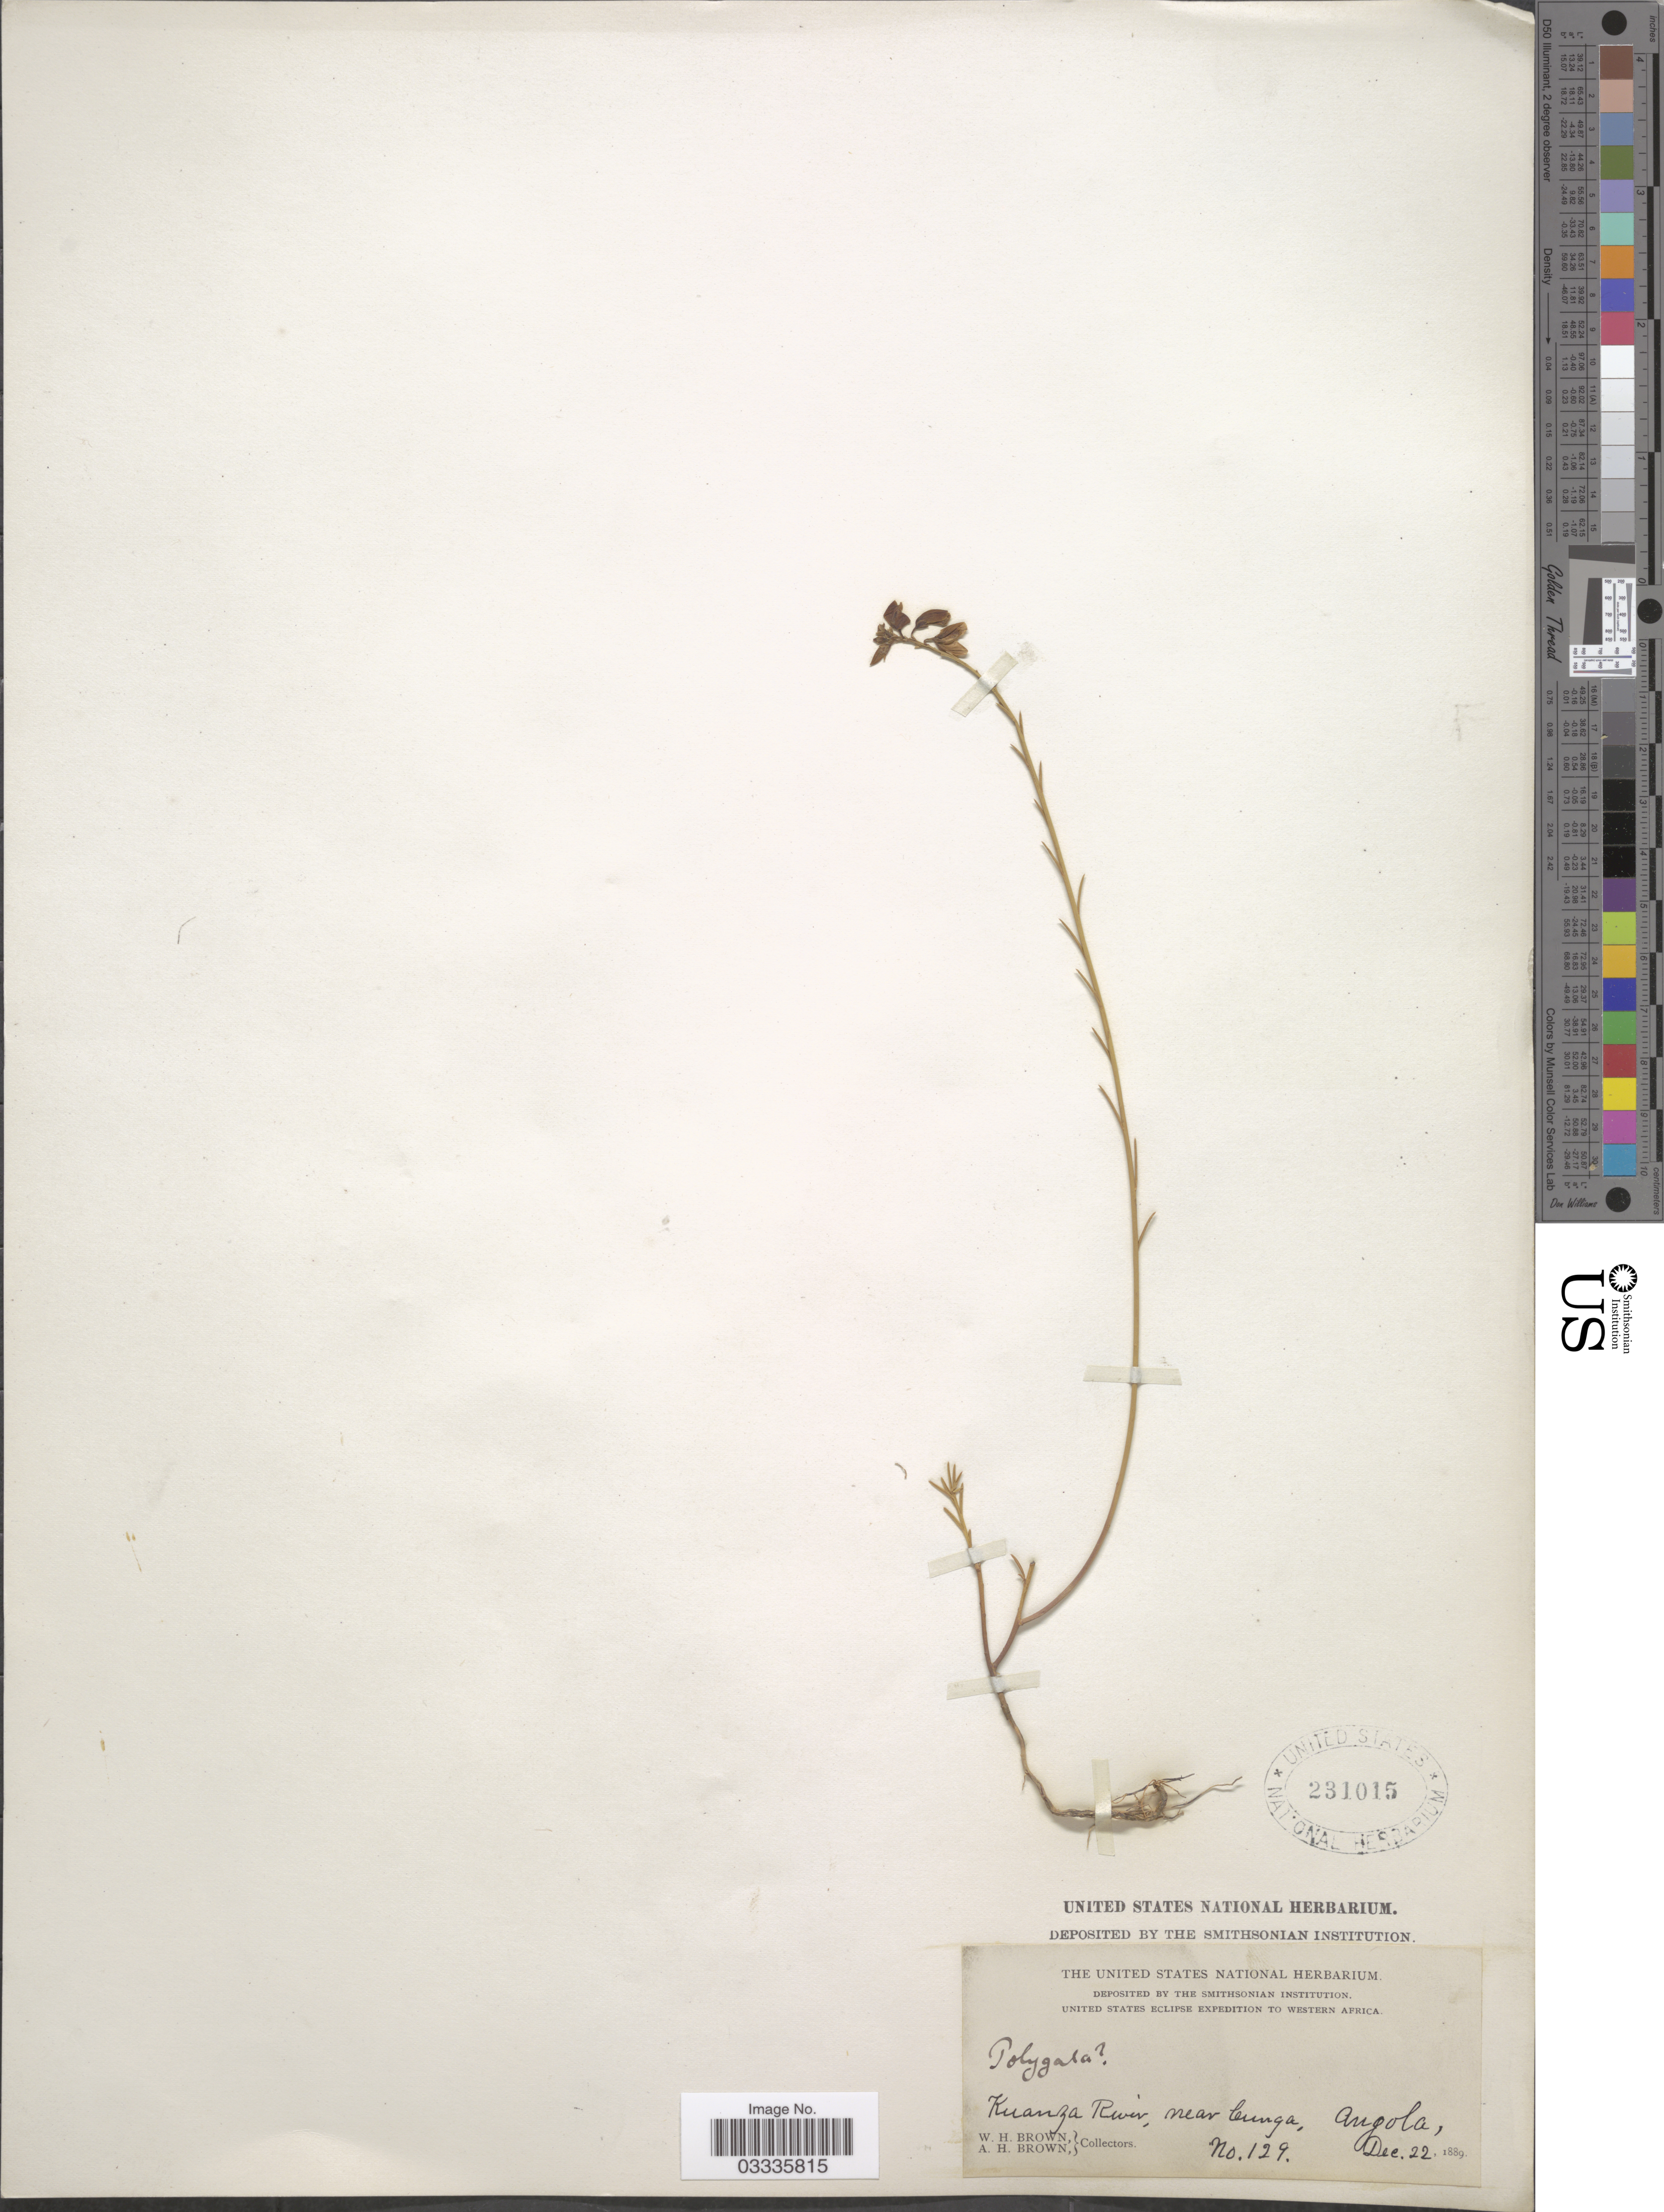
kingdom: Plantae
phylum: Tracheophyta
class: Magnoliopsida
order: Fabales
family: Polygalaceae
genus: Polygala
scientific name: Polygala sp.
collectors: W. H. Brown & A. H. Brown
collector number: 129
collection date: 1889-12-22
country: Angola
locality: Kuanza River, near Cunga.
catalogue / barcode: US 231015